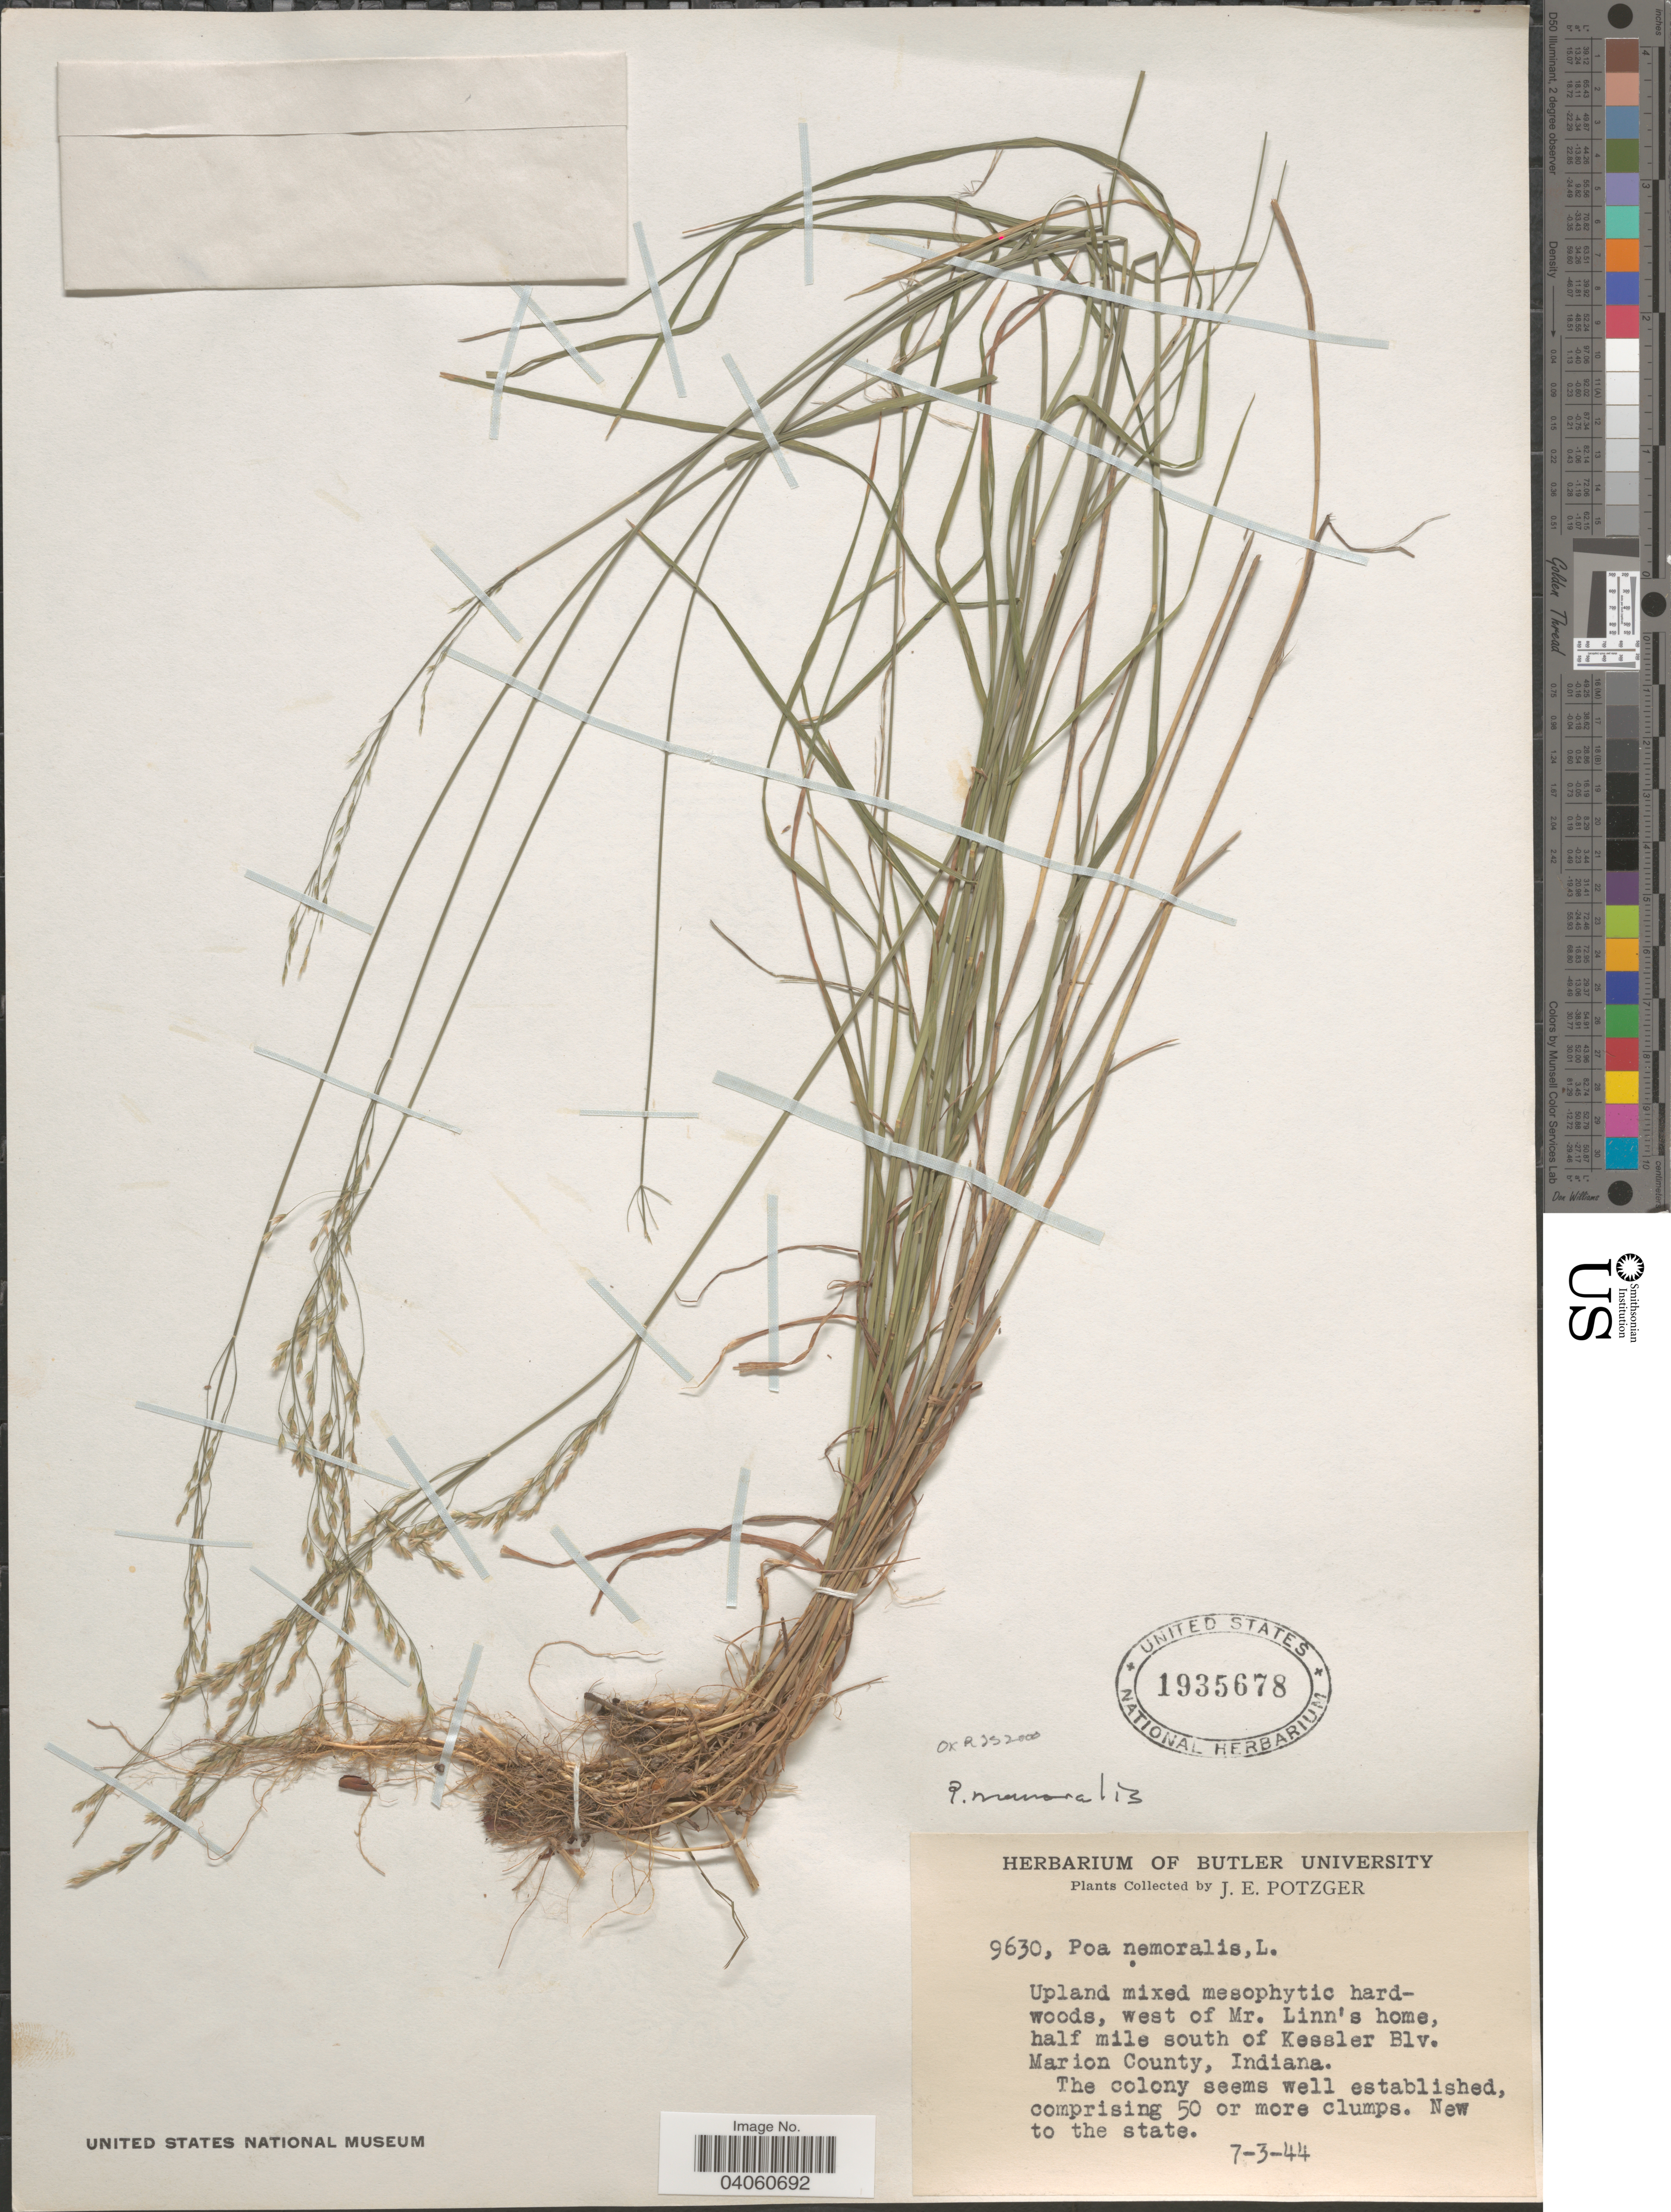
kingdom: Plantae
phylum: Tracheophyta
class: Liliopsida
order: Poales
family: Poaceae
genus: Poa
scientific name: Poa nemoralis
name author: L.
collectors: J. Potzger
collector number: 9630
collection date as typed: Transcribed d/m/y: 3/7/44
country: United States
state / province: Indiana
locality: West of Mr. Linn's home, half mile south of Kessler Blv. Marion County.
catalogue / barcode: US 1935678